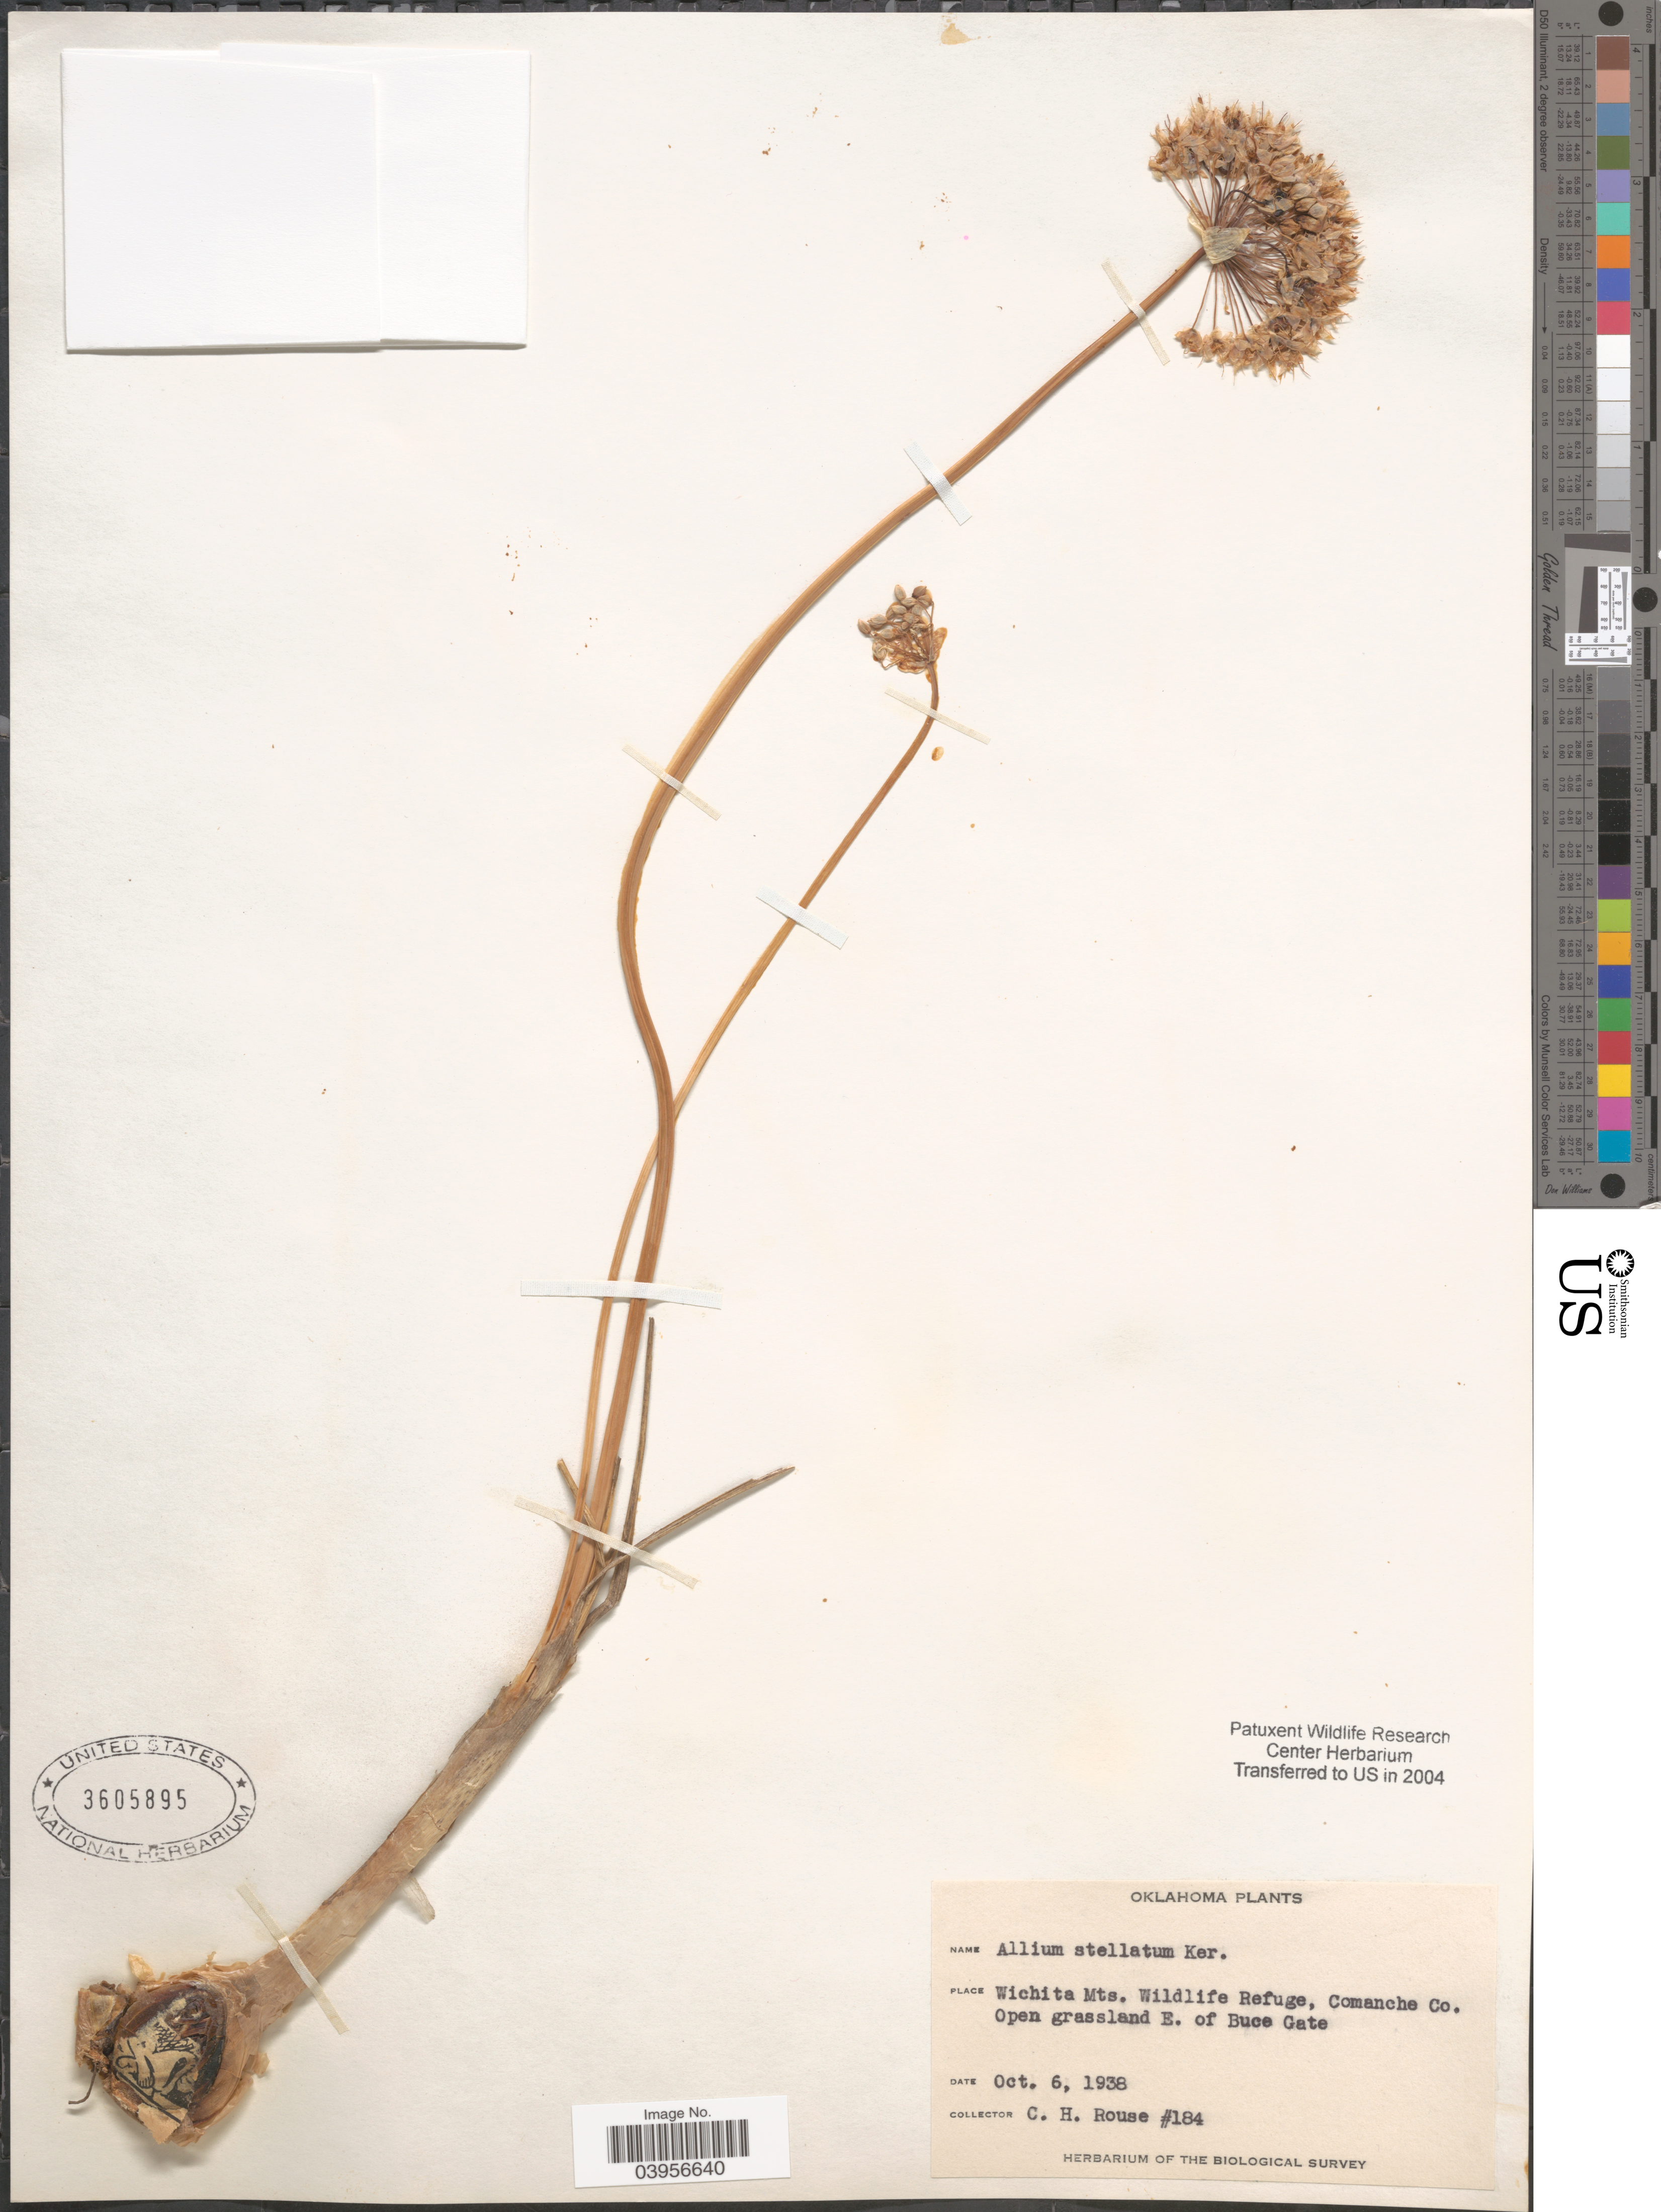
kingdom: Plantae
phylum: Tracheophyta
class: Liliopsida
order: Asparagales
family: Amaryllidaceae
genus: Allium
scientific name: Allium stellatum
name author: Nutt. ex Ker Gawl.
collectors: C. Rouse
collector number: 184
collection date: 1938-10-06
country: United States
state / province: Oklahoma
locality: Wichita Mts. Wildlife Refuge, Comanche Co. Open grassland E. of Buce Gate.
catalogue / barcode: US 3605895